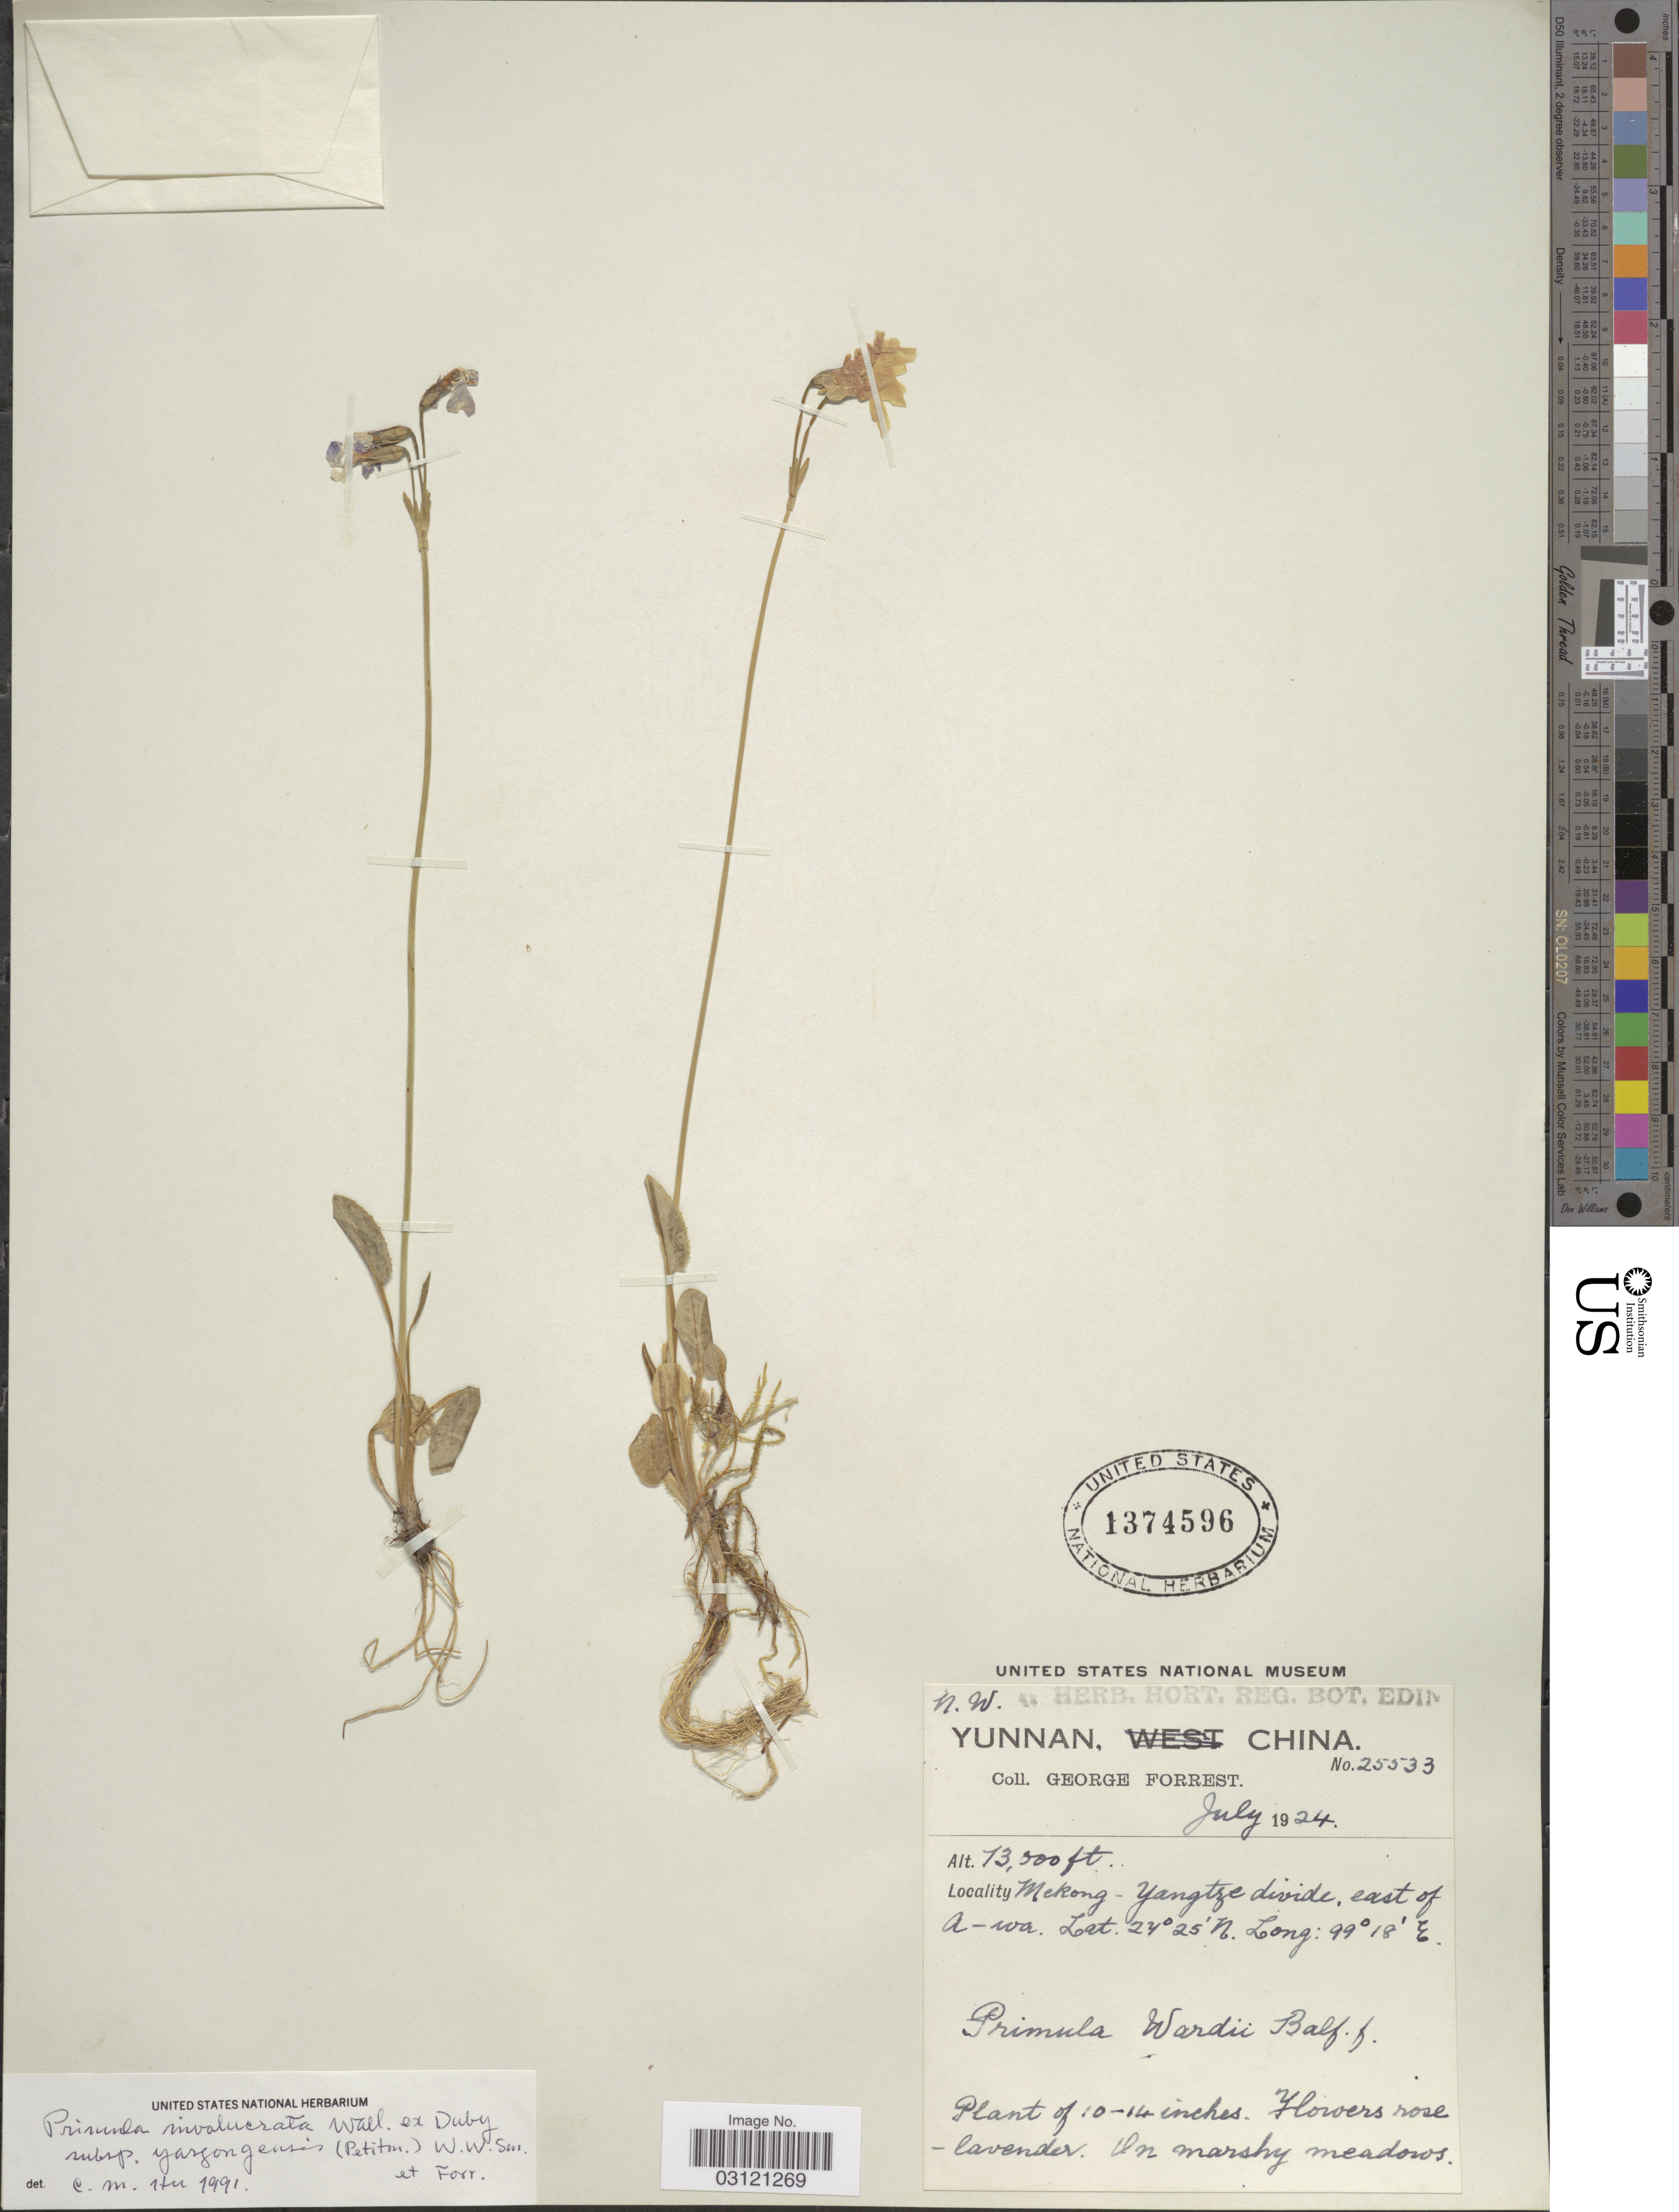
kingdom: Plantae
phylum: Tracheophyta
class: Magnoliopsida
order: Ericales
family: Primulaceae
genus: Primula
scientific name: Primula involucrata subsp. yargongensis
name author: (Petitm.) W.W. Sm. & Forrest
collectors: G. Forrest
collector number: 25533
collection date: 1924-07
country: China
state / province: Yunnan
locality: N. W. Yunnan, Mekong-Yangtze divide, east of A-wa.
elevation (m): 3962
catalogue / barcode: US 1374596